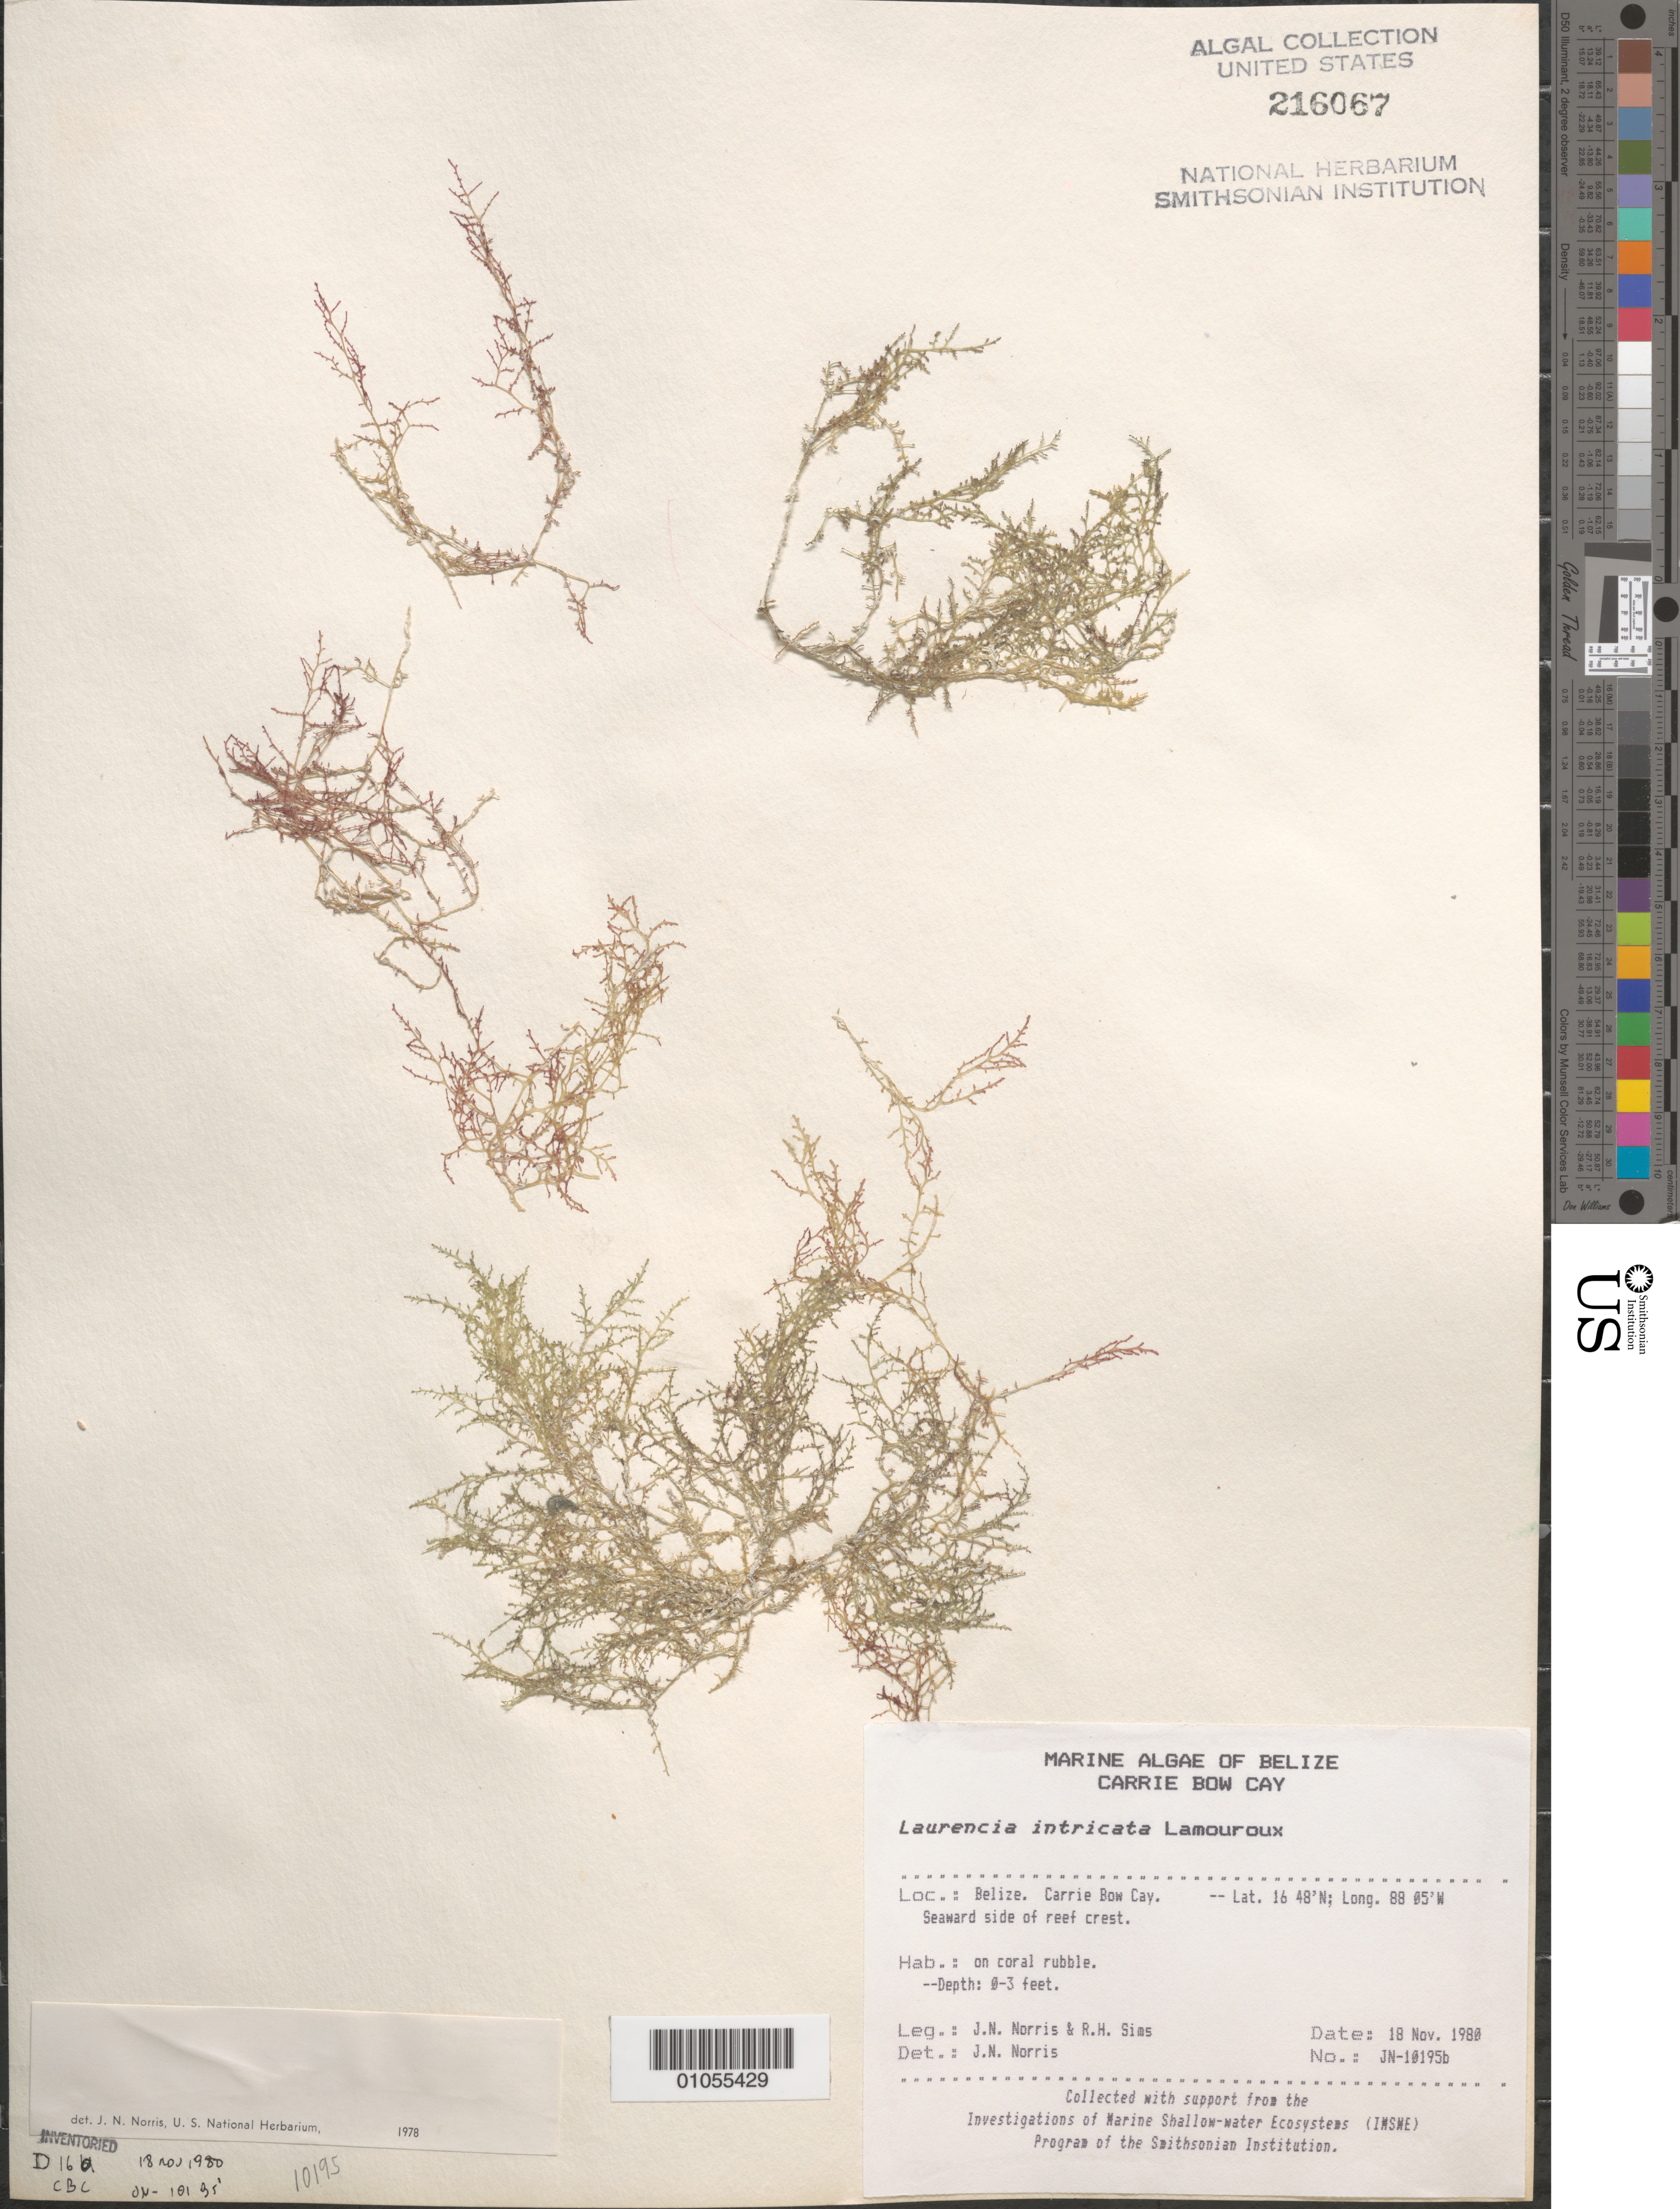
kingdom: Plantae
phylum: Rhodophyta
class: Florideophyceae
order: Ceramiales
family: Rhodomelaceae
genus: Laurencia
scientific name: Laurencia intricata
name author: J.V.Lamouroux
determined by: Norris, James N.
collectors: J. N. Norris & R. H. Sims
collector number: JN-10195B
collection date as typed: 18 Nov 1980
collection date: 1980-11-18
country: Belize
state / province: Stann Creek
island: Carrie Bow Cay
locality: Seaward of reef crest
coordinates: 16 48'N, 88 05'W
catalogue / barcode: US 216067